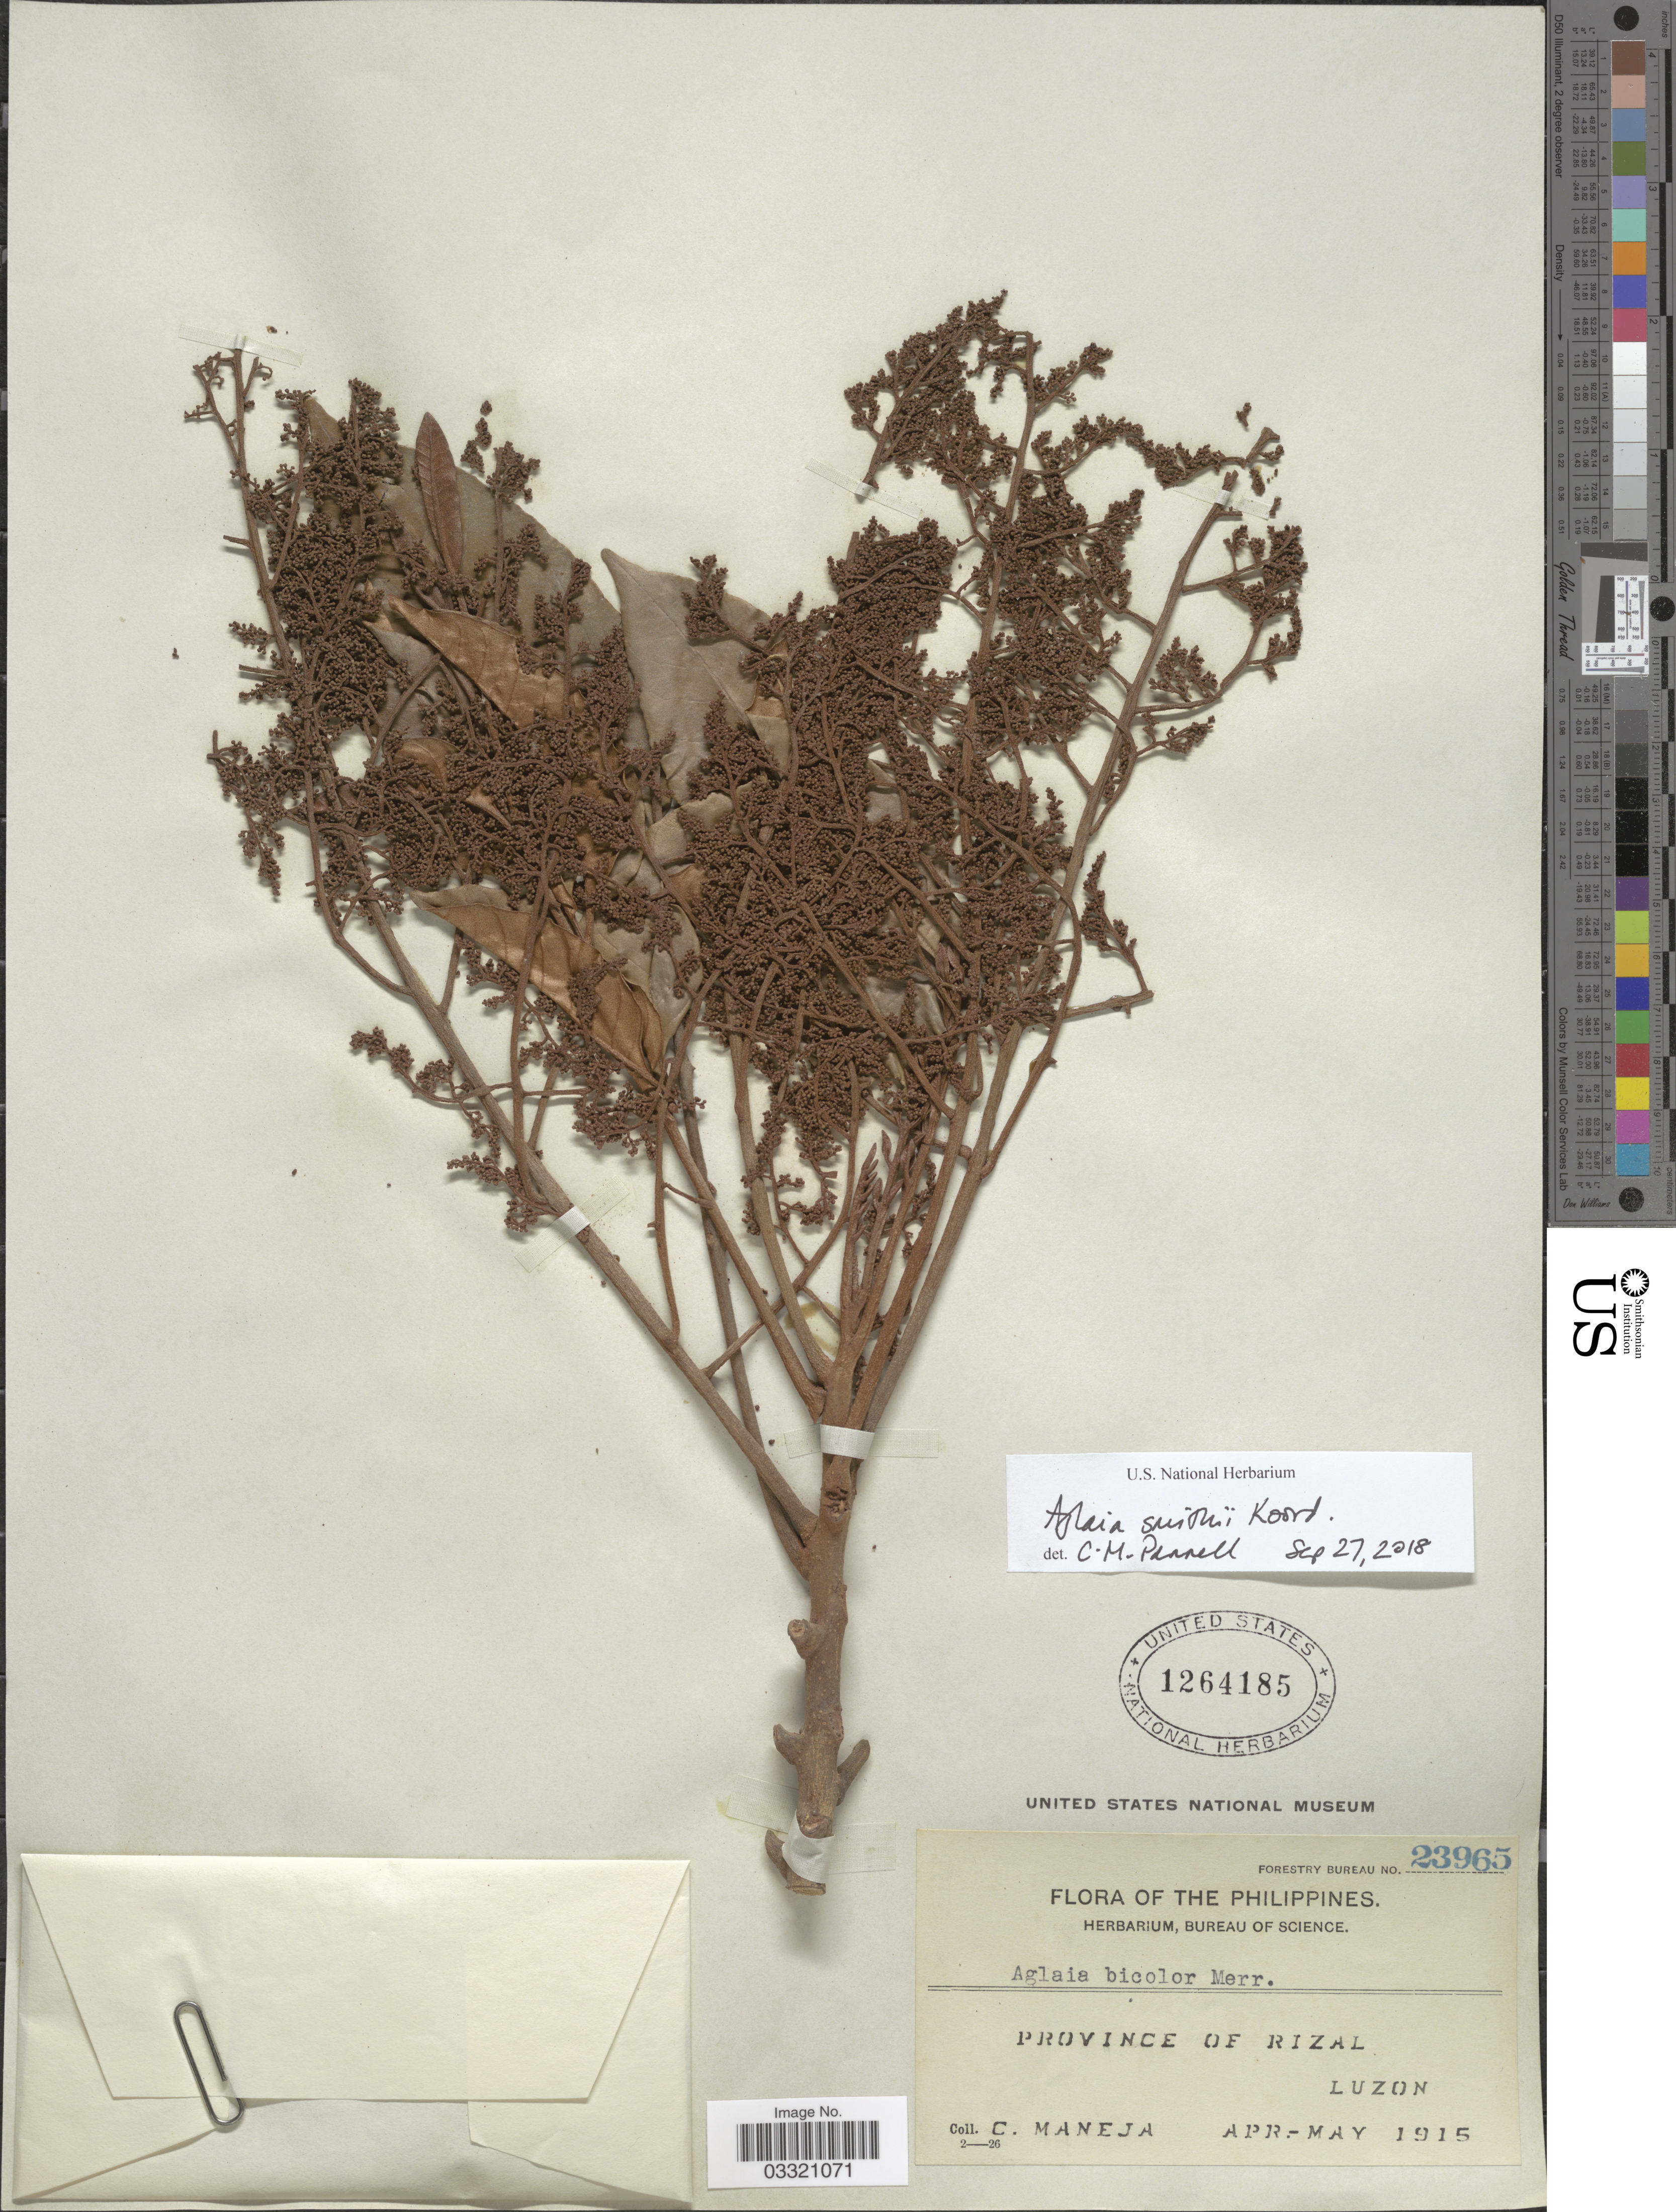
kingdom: Plantae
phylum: Tracheophyta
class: Magnoliopsida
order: Sapindales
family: Meliaceae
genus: Aglaia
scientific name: Aglaia smithii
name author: Koord.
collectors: C. Maneja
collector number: Forestry Bureau 23965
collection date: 1915-04/1915-05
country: Philippines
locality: Province of Rizal. Luzon.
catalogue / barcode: US 1264185